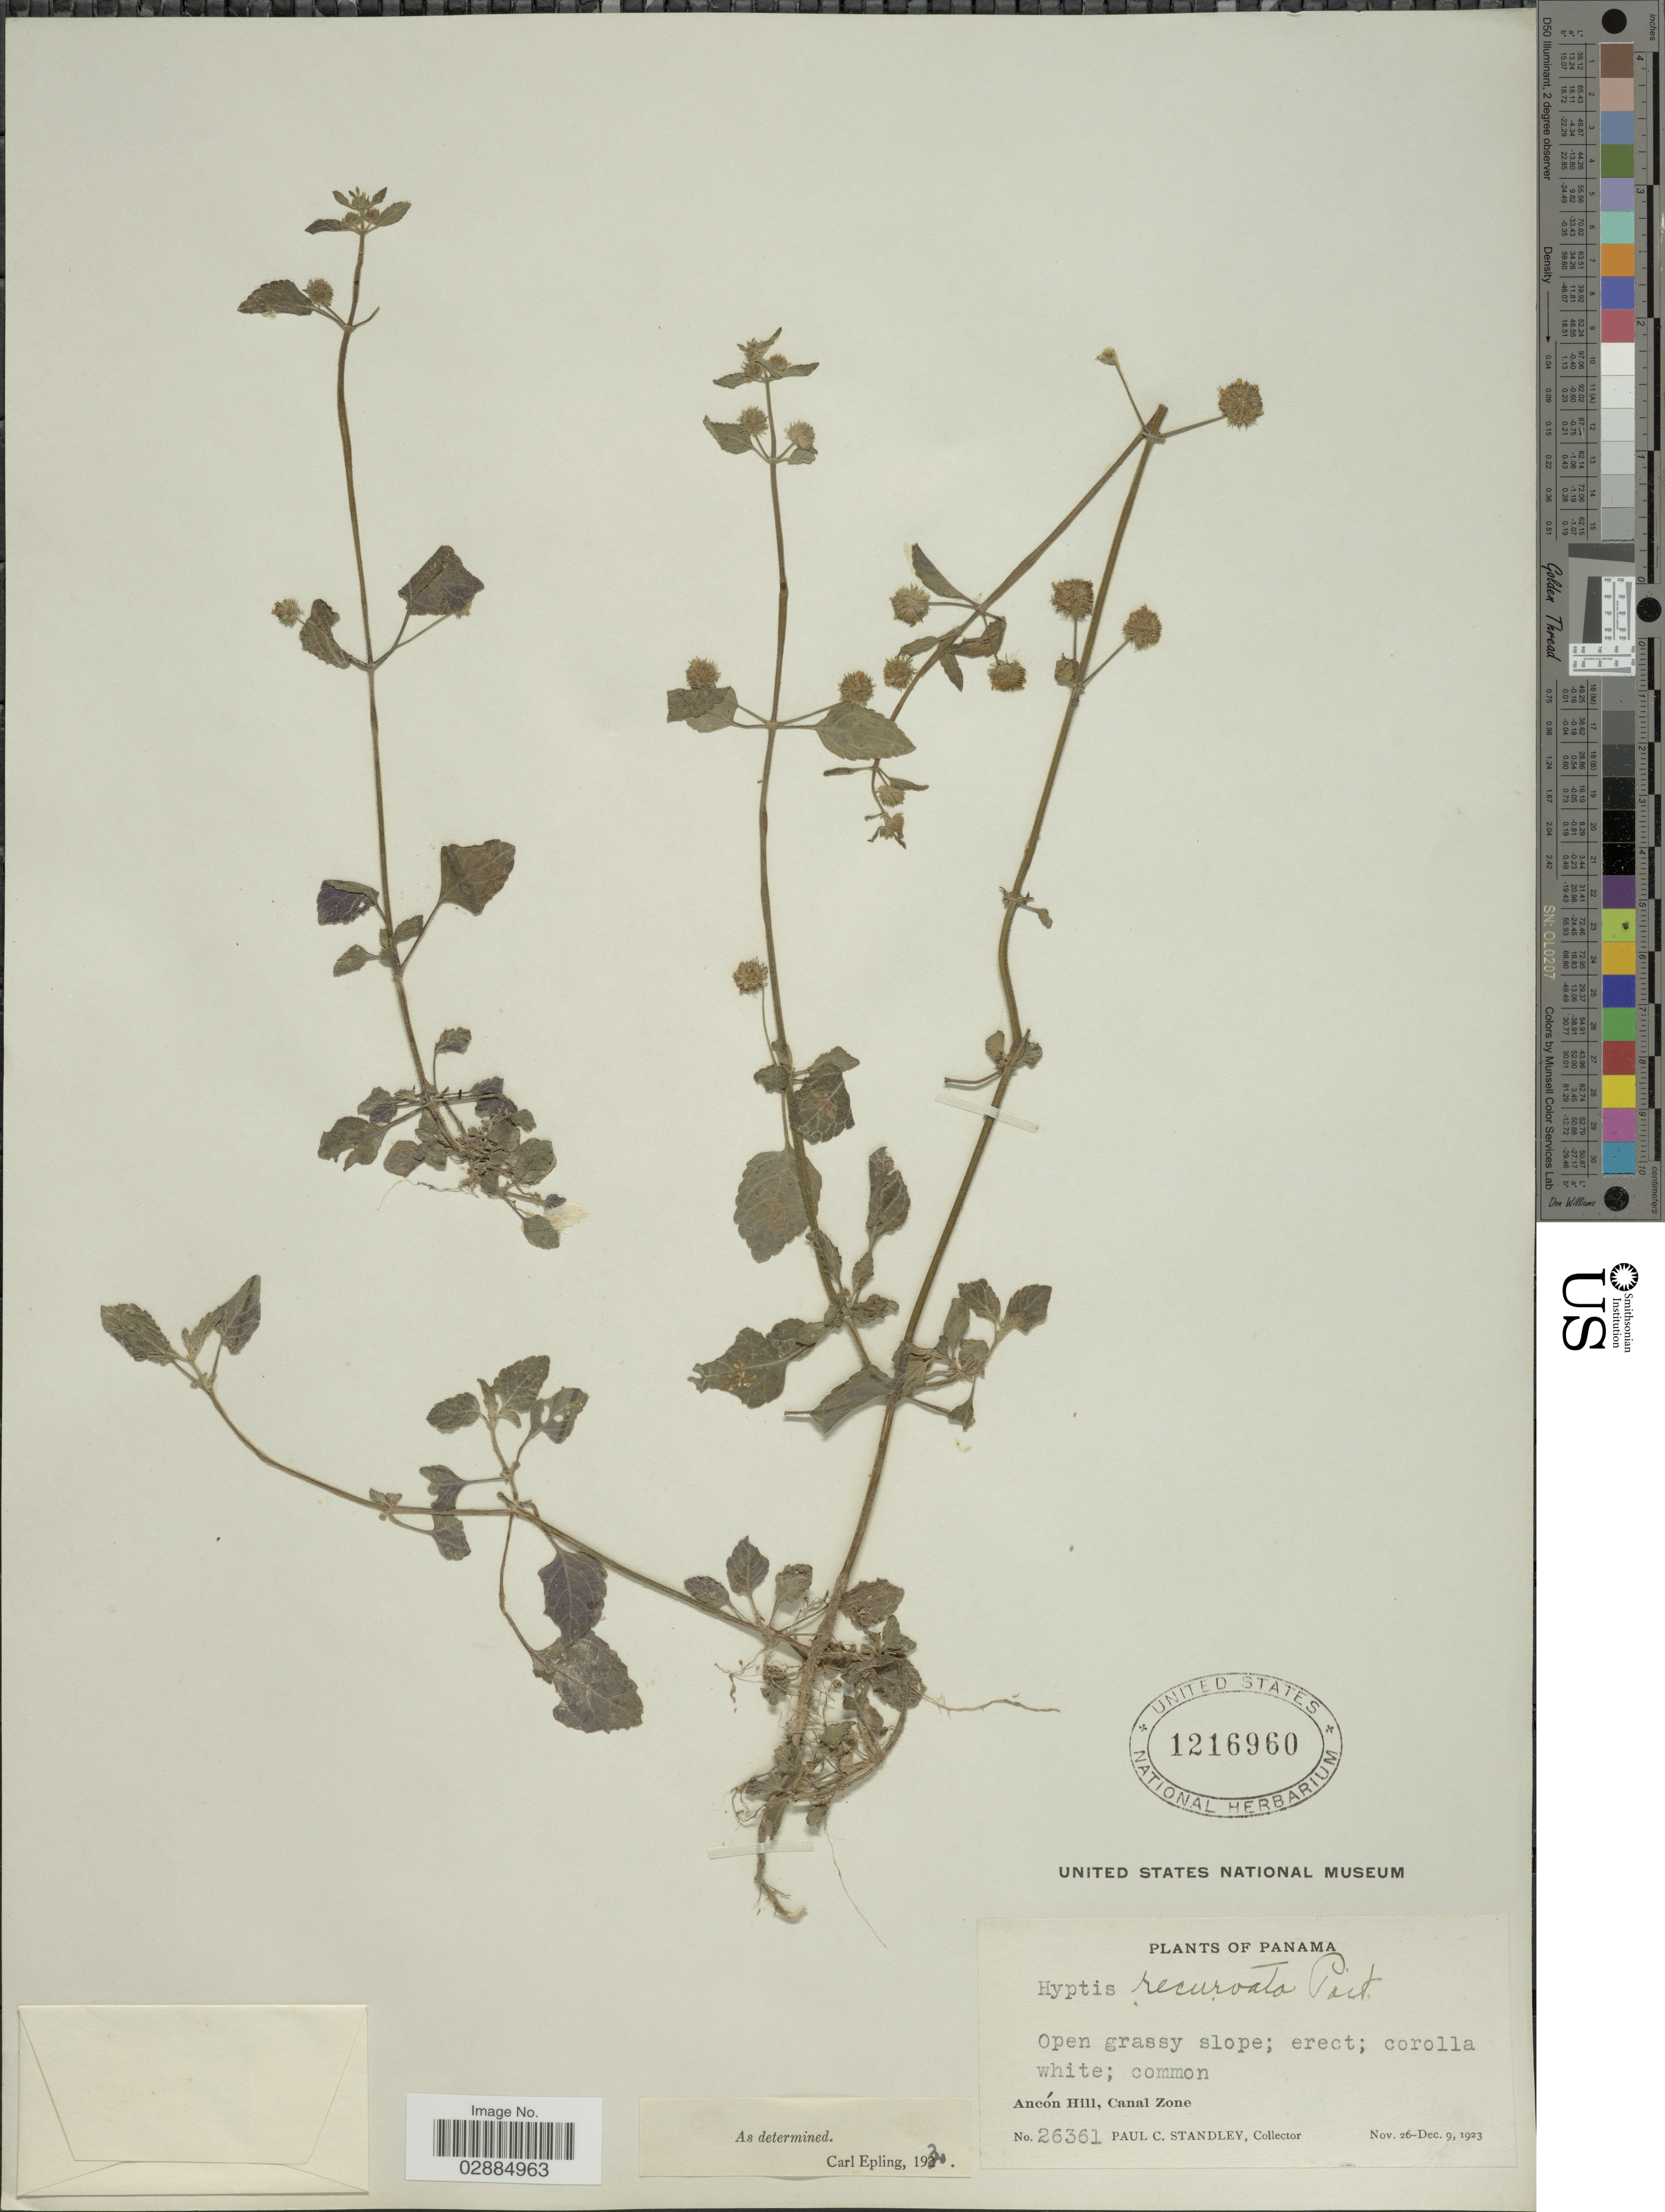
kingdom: Plantae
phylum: Tracheophyta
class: Magnoliopsida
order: Lamiales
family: Lamiaceae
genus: Hyptis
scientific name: Hyptis recurvata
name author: Poit.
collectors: P. C. Standley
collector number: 26361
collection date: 1923-11-26/1923-12-09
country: Panama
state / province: Colón / Panamá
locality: Ancón Hill, Canal Zone.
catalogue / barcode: US 1216960